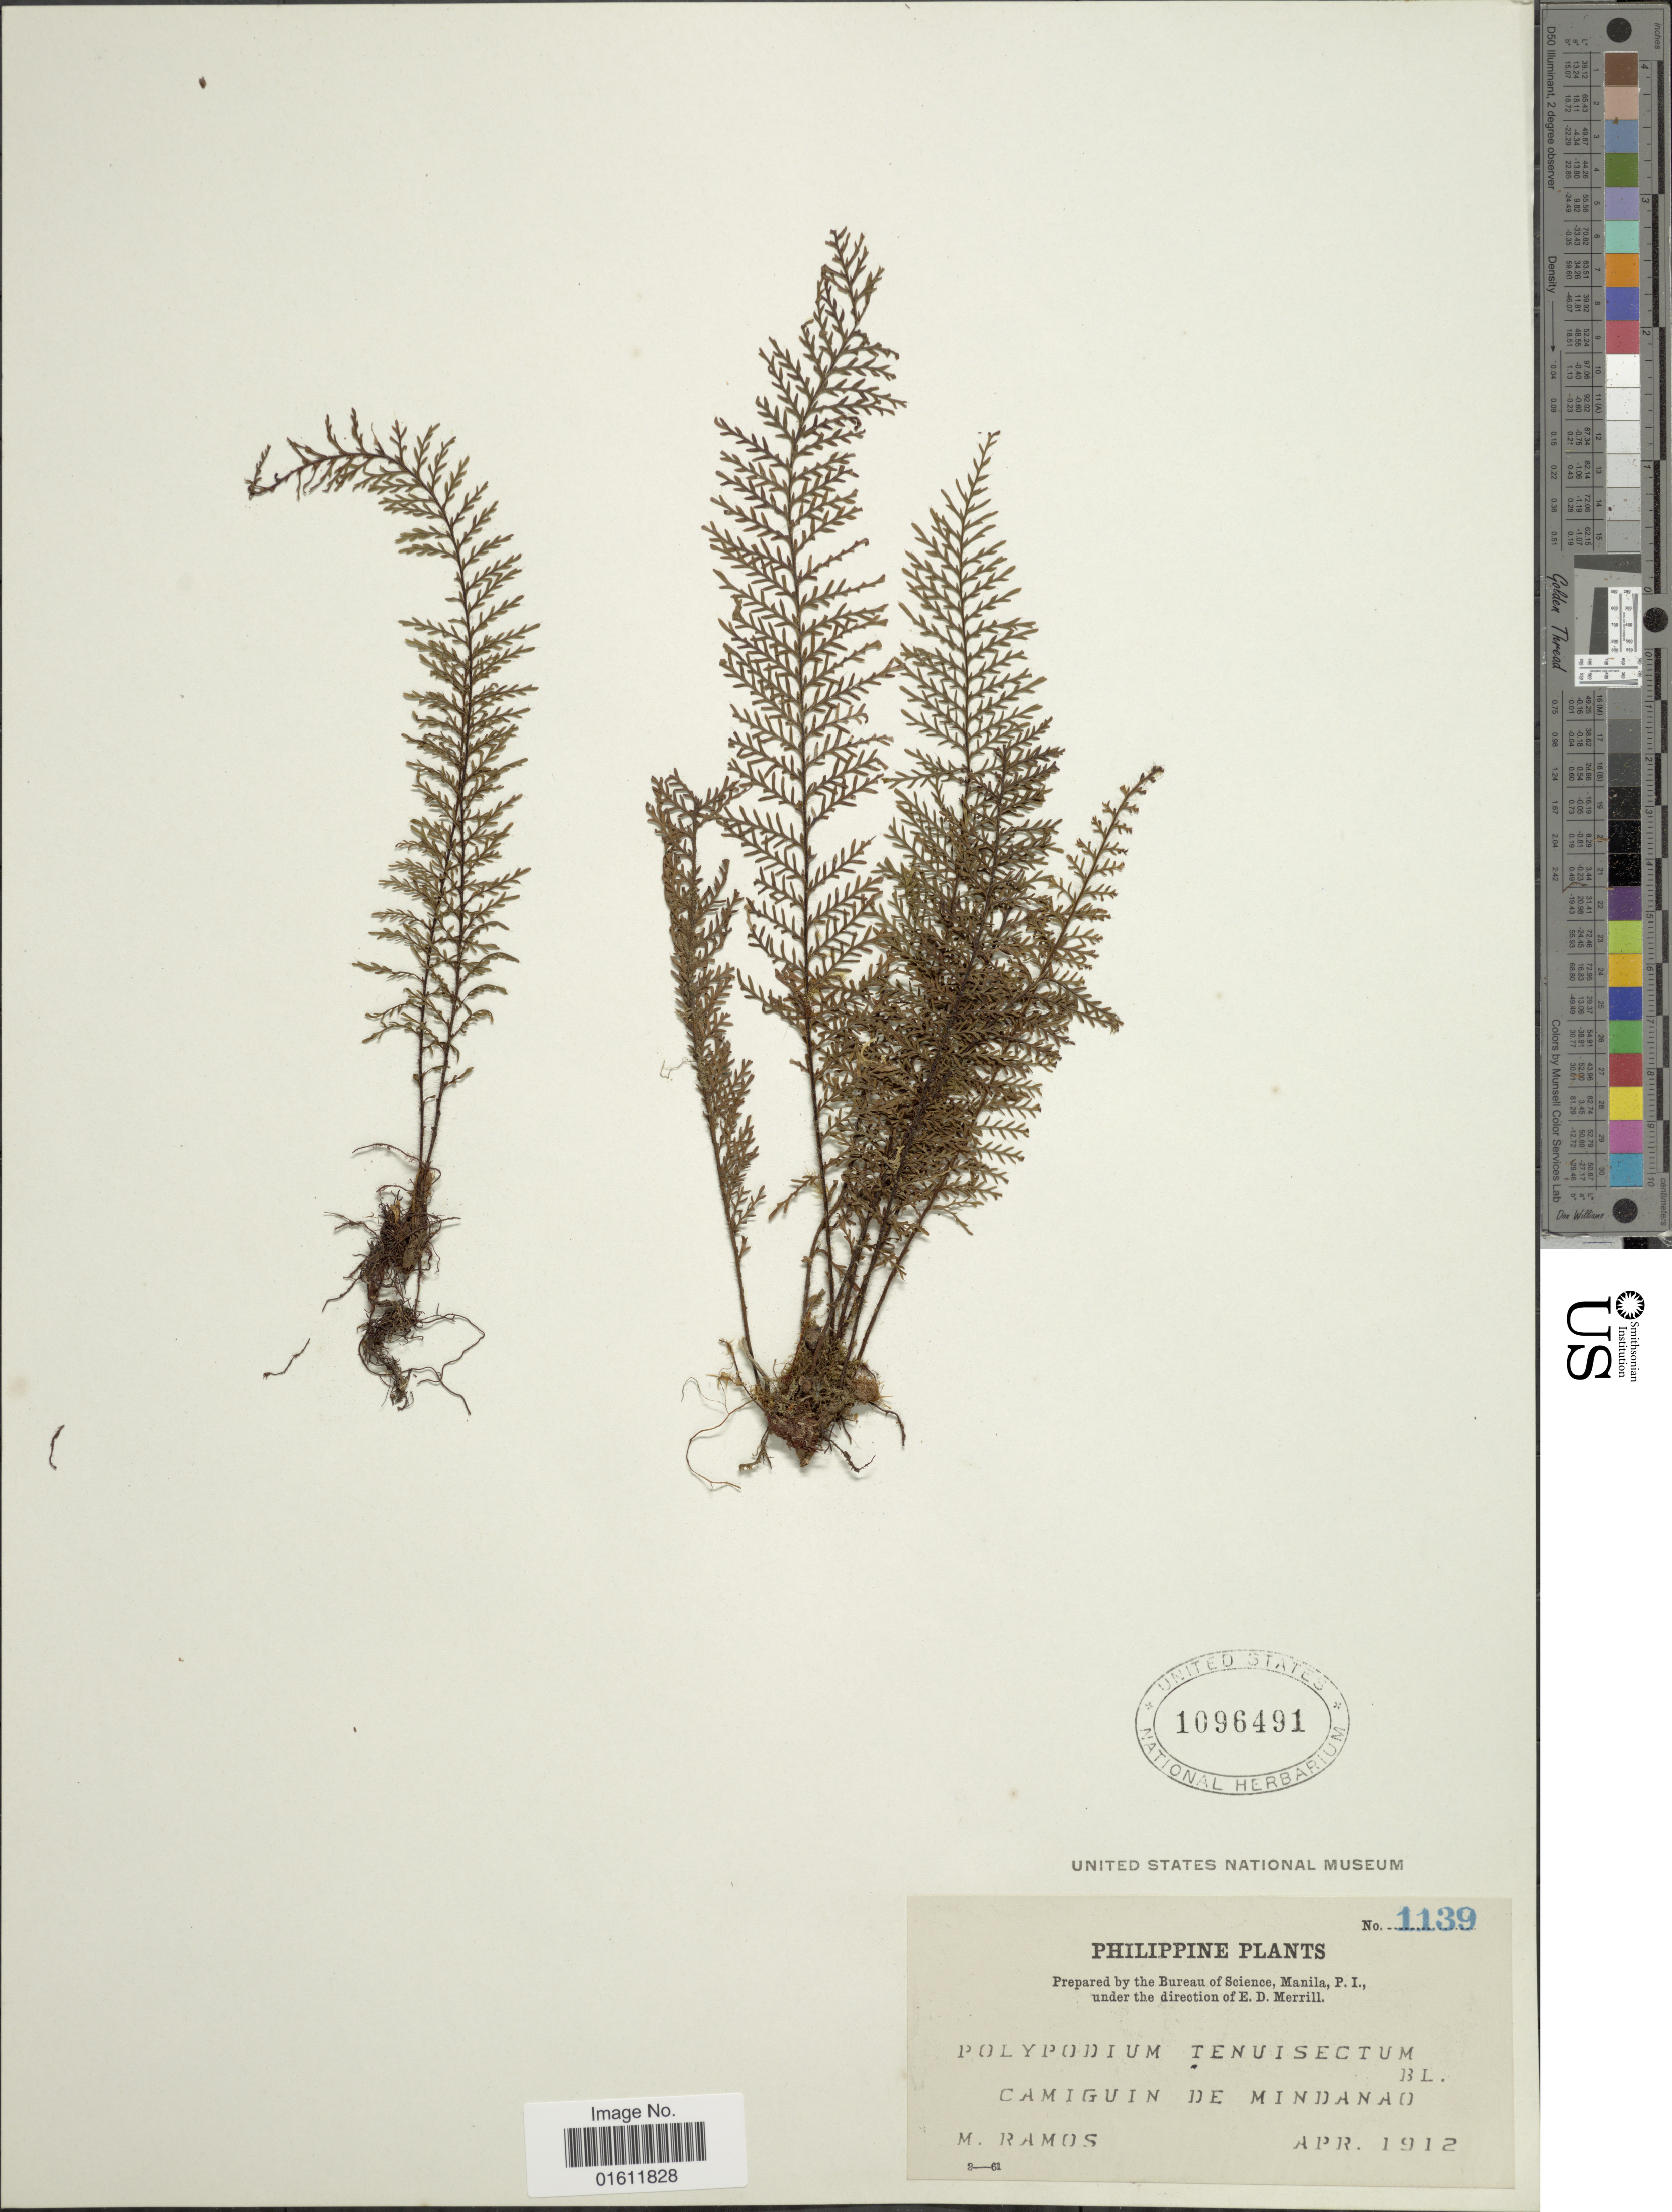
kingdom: Plantae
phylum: Tracheophyta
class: Polypodiopsida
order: Polypodiales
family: Polypodiaceae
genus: Themelium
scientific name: Themelium tenuisectum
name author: (Blume) Parris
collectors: M. Ramos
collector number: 1139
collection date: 1912-04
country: Philippines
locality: Camiguin de Mindanao.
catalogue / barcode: US 1096491